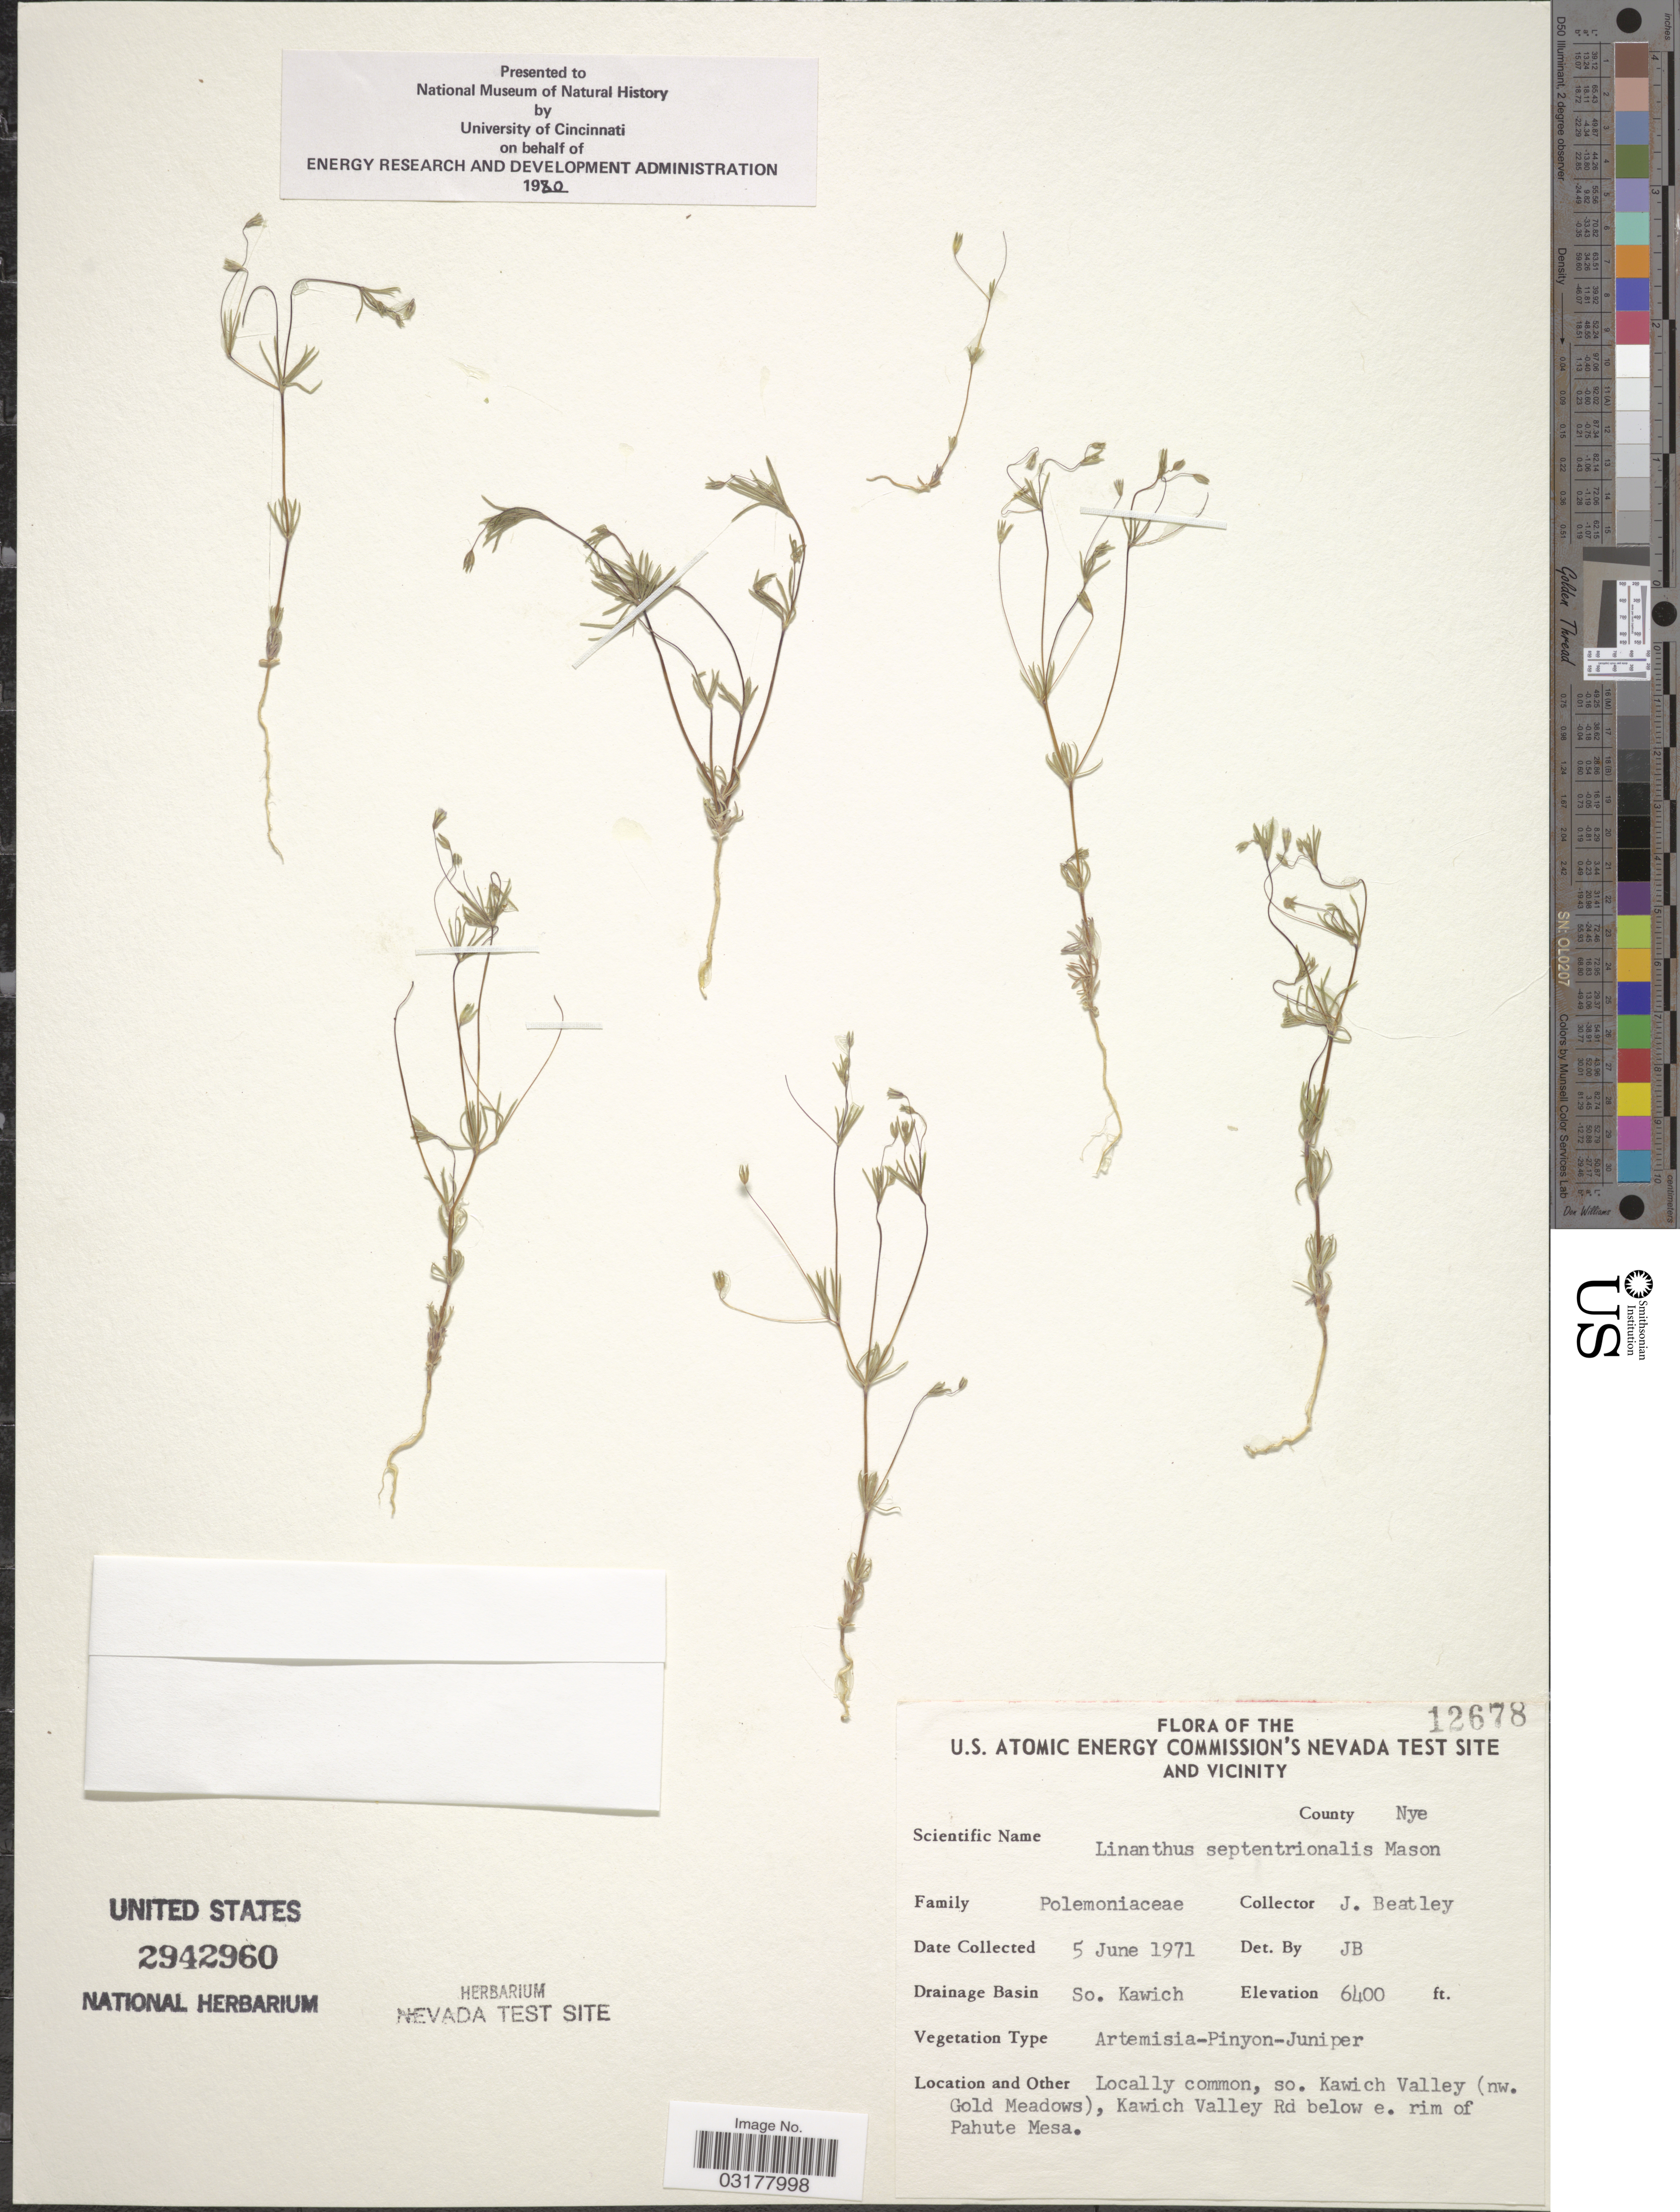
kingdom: Plantae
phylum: Tracheophyta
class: Magnoliopsida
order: Ericales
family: Polemoniaceae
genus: Leptosiphon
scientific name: Leptosiphon septentrionalis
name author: (H. Mason) J.M. Porter & L.A. Johnson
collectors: J. C. Beatley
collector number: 12678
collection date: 1971-06-05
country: United States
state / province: Nevada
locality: U.S. Atomic Energy Commission's Nevada Test Site and Vicinity, County Nye, Drainage Basin So. Kawich, so. Kawich Valley (nw. Gold Meadows), Kawich Valley Rd below e. rim of Pahute Mesa.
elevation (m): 1951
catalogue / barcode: US 2942960